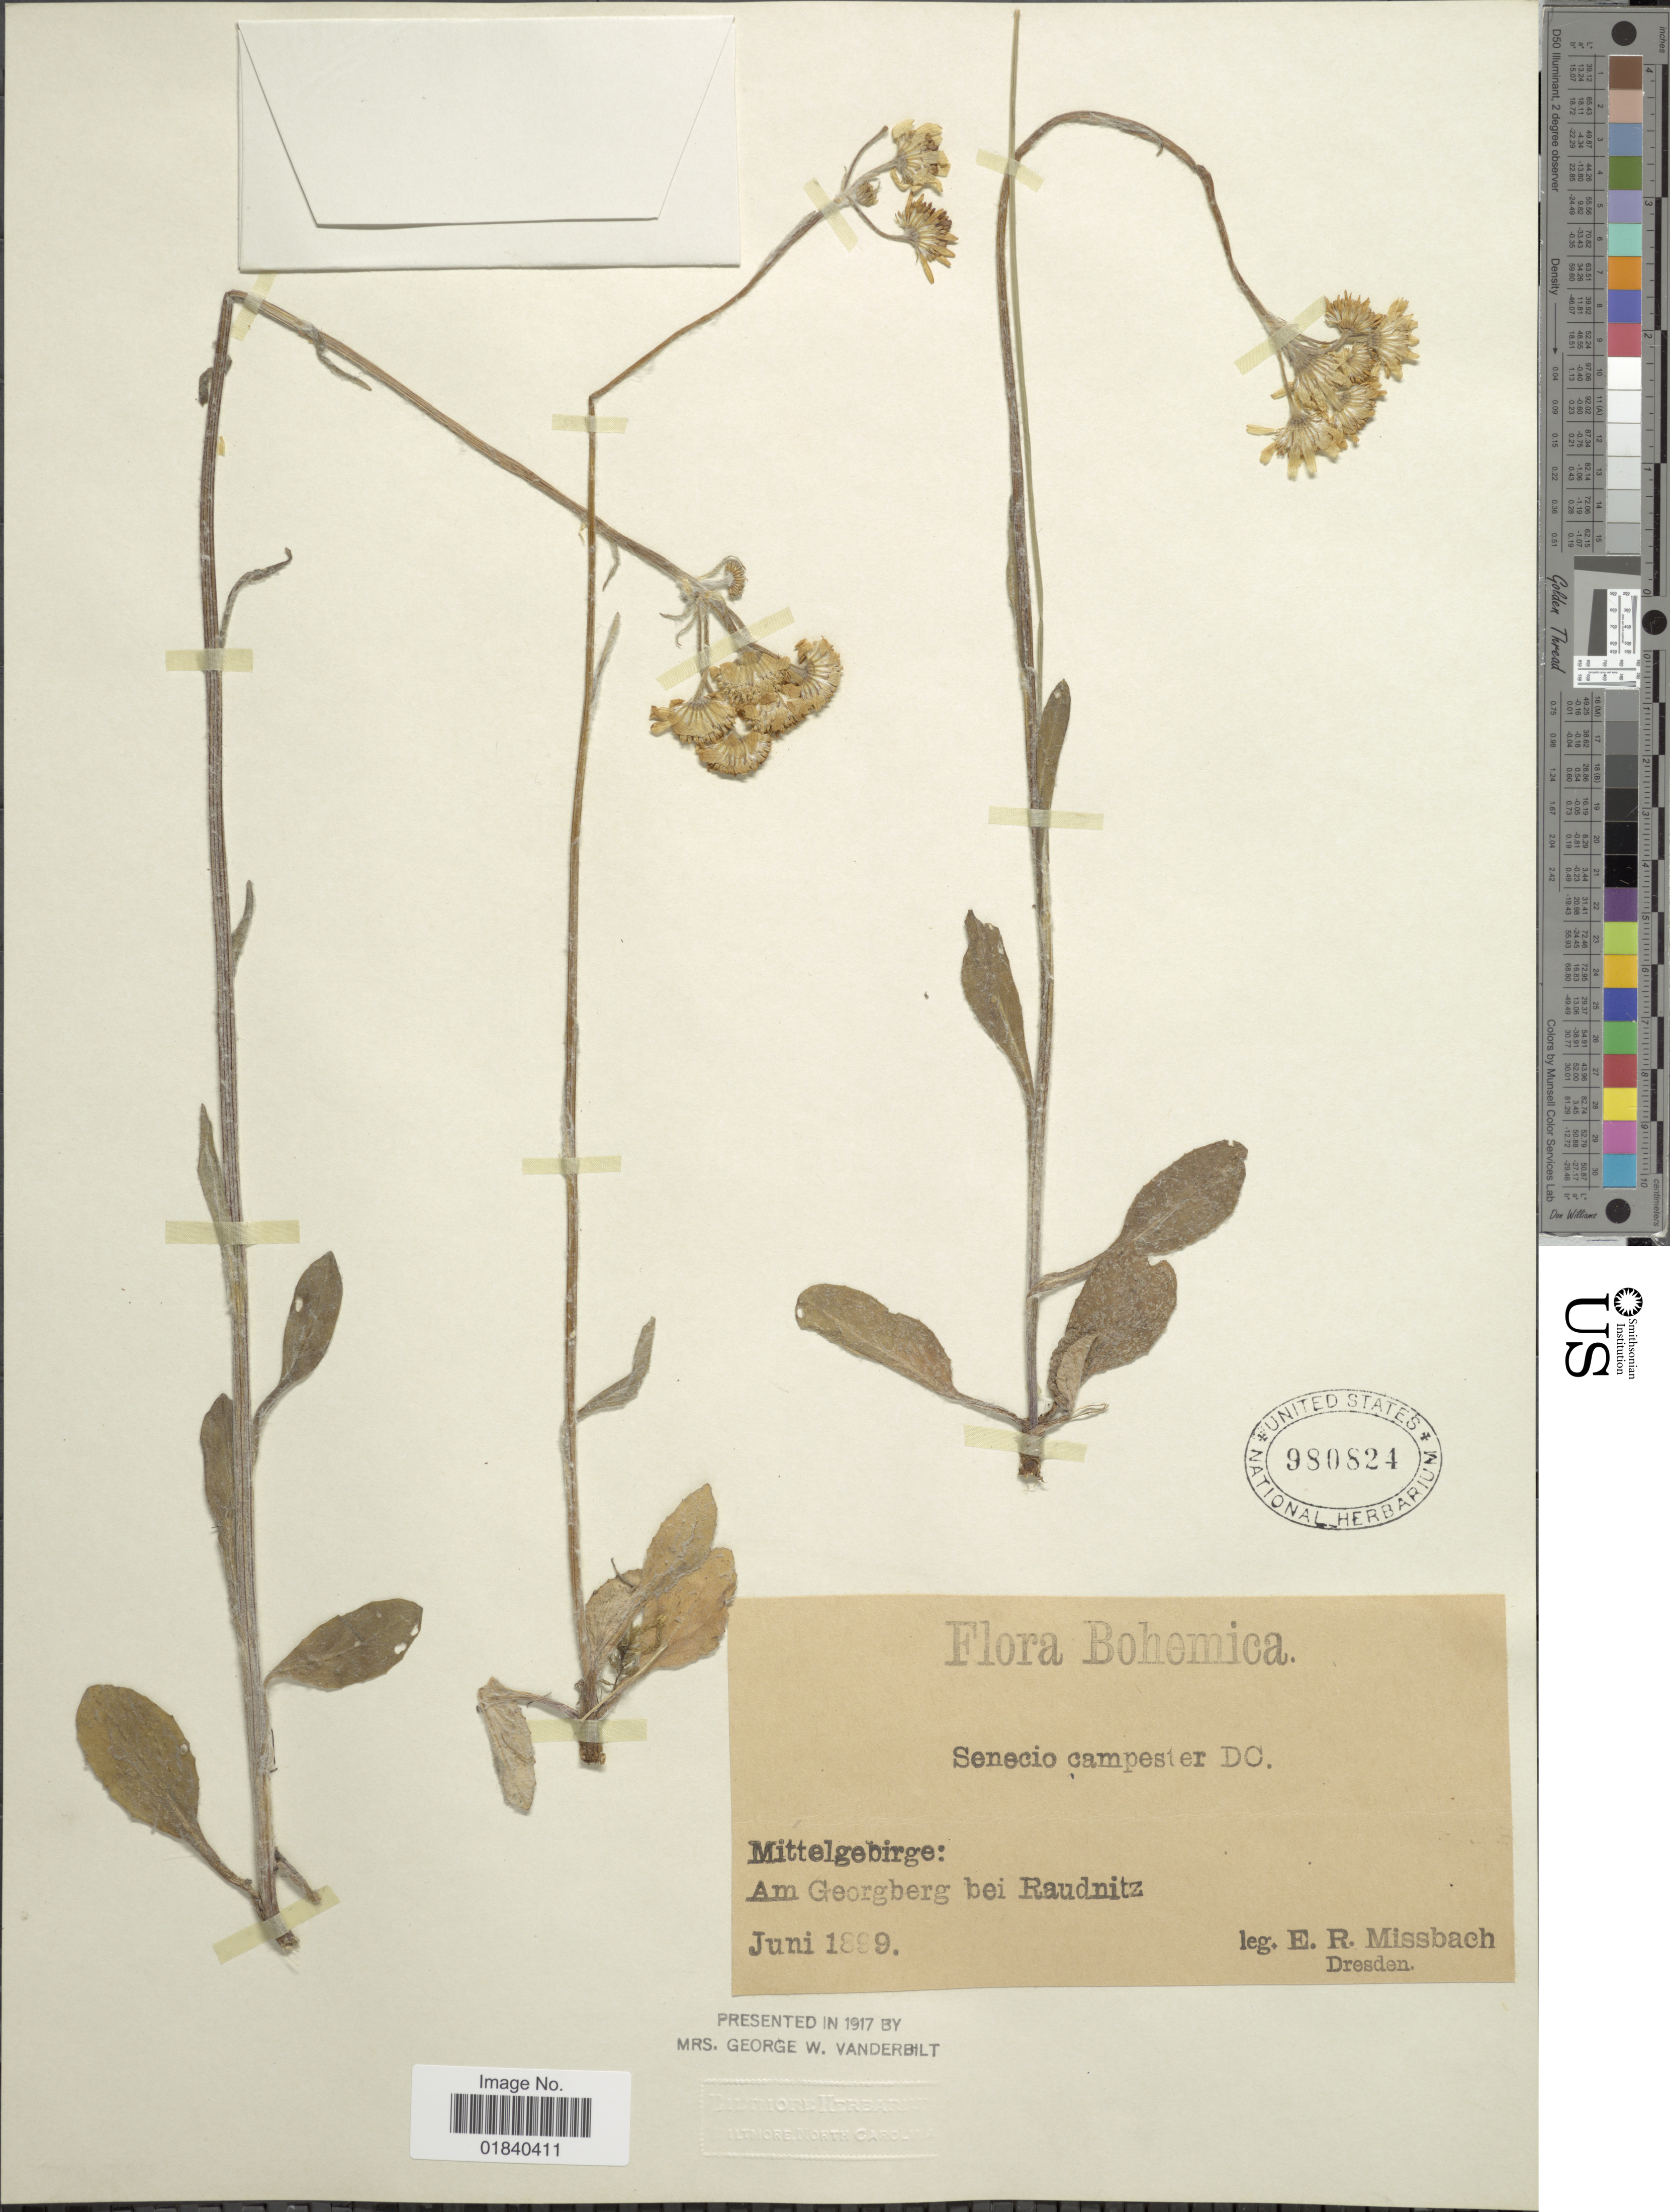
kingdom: Plantae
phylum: Tracheophyta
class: Magnoliopsida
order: Asterales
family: Asteraceae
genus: Senecio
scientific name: Senecio campestris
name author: DC.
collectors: E. Missbach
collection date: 1899-06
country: Czechia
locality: Mittelgebirge, Am Georgberg bei Raudnitz.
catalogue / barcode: US 980824